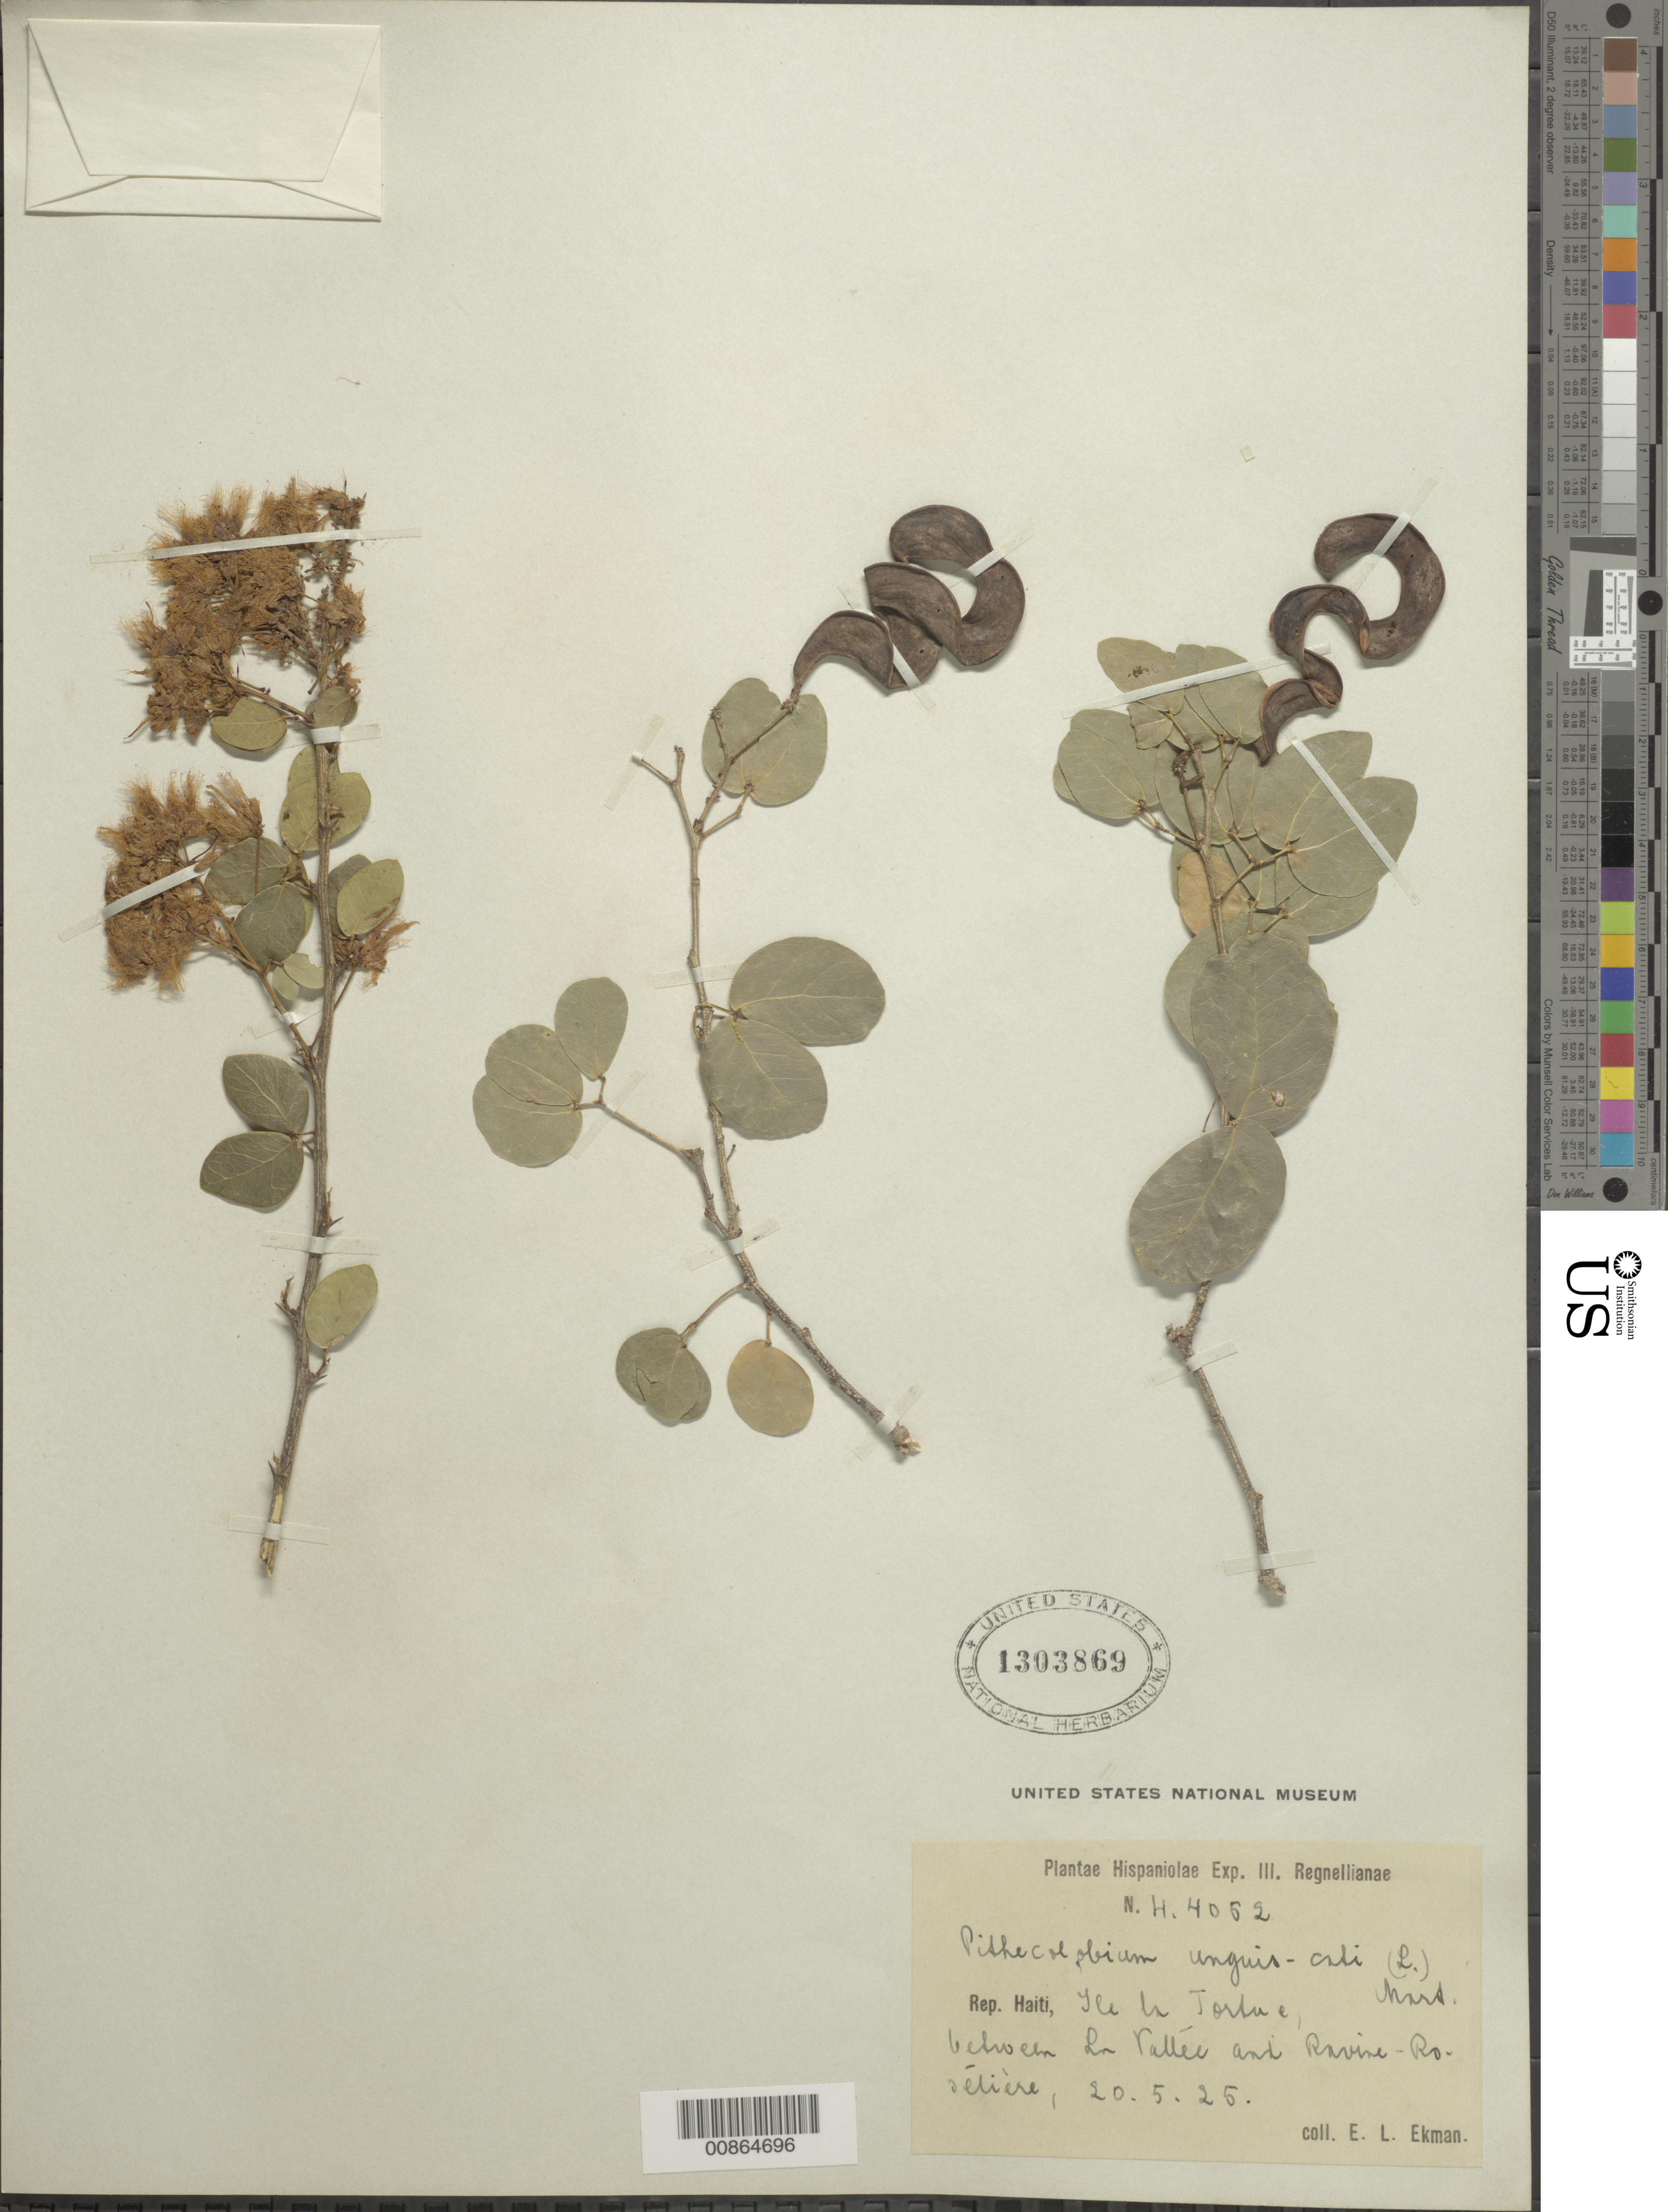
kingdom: Plantae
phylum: Tracheophyta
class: Magnoliopsida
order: Fabales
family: Fabaceae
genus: Pithecellobium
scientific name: Pithecellobium unguis-cati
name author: (L.) Benth.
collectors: E. L. Ekman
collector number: H 4052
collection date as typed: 20 May 1925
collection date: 1925-05-20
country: Haiti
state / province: Nord-Óuest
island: Île de la Tortue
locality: Ile la Tortue, between La Vallée and Ravine-Rosélière.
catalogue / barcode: US 1303869